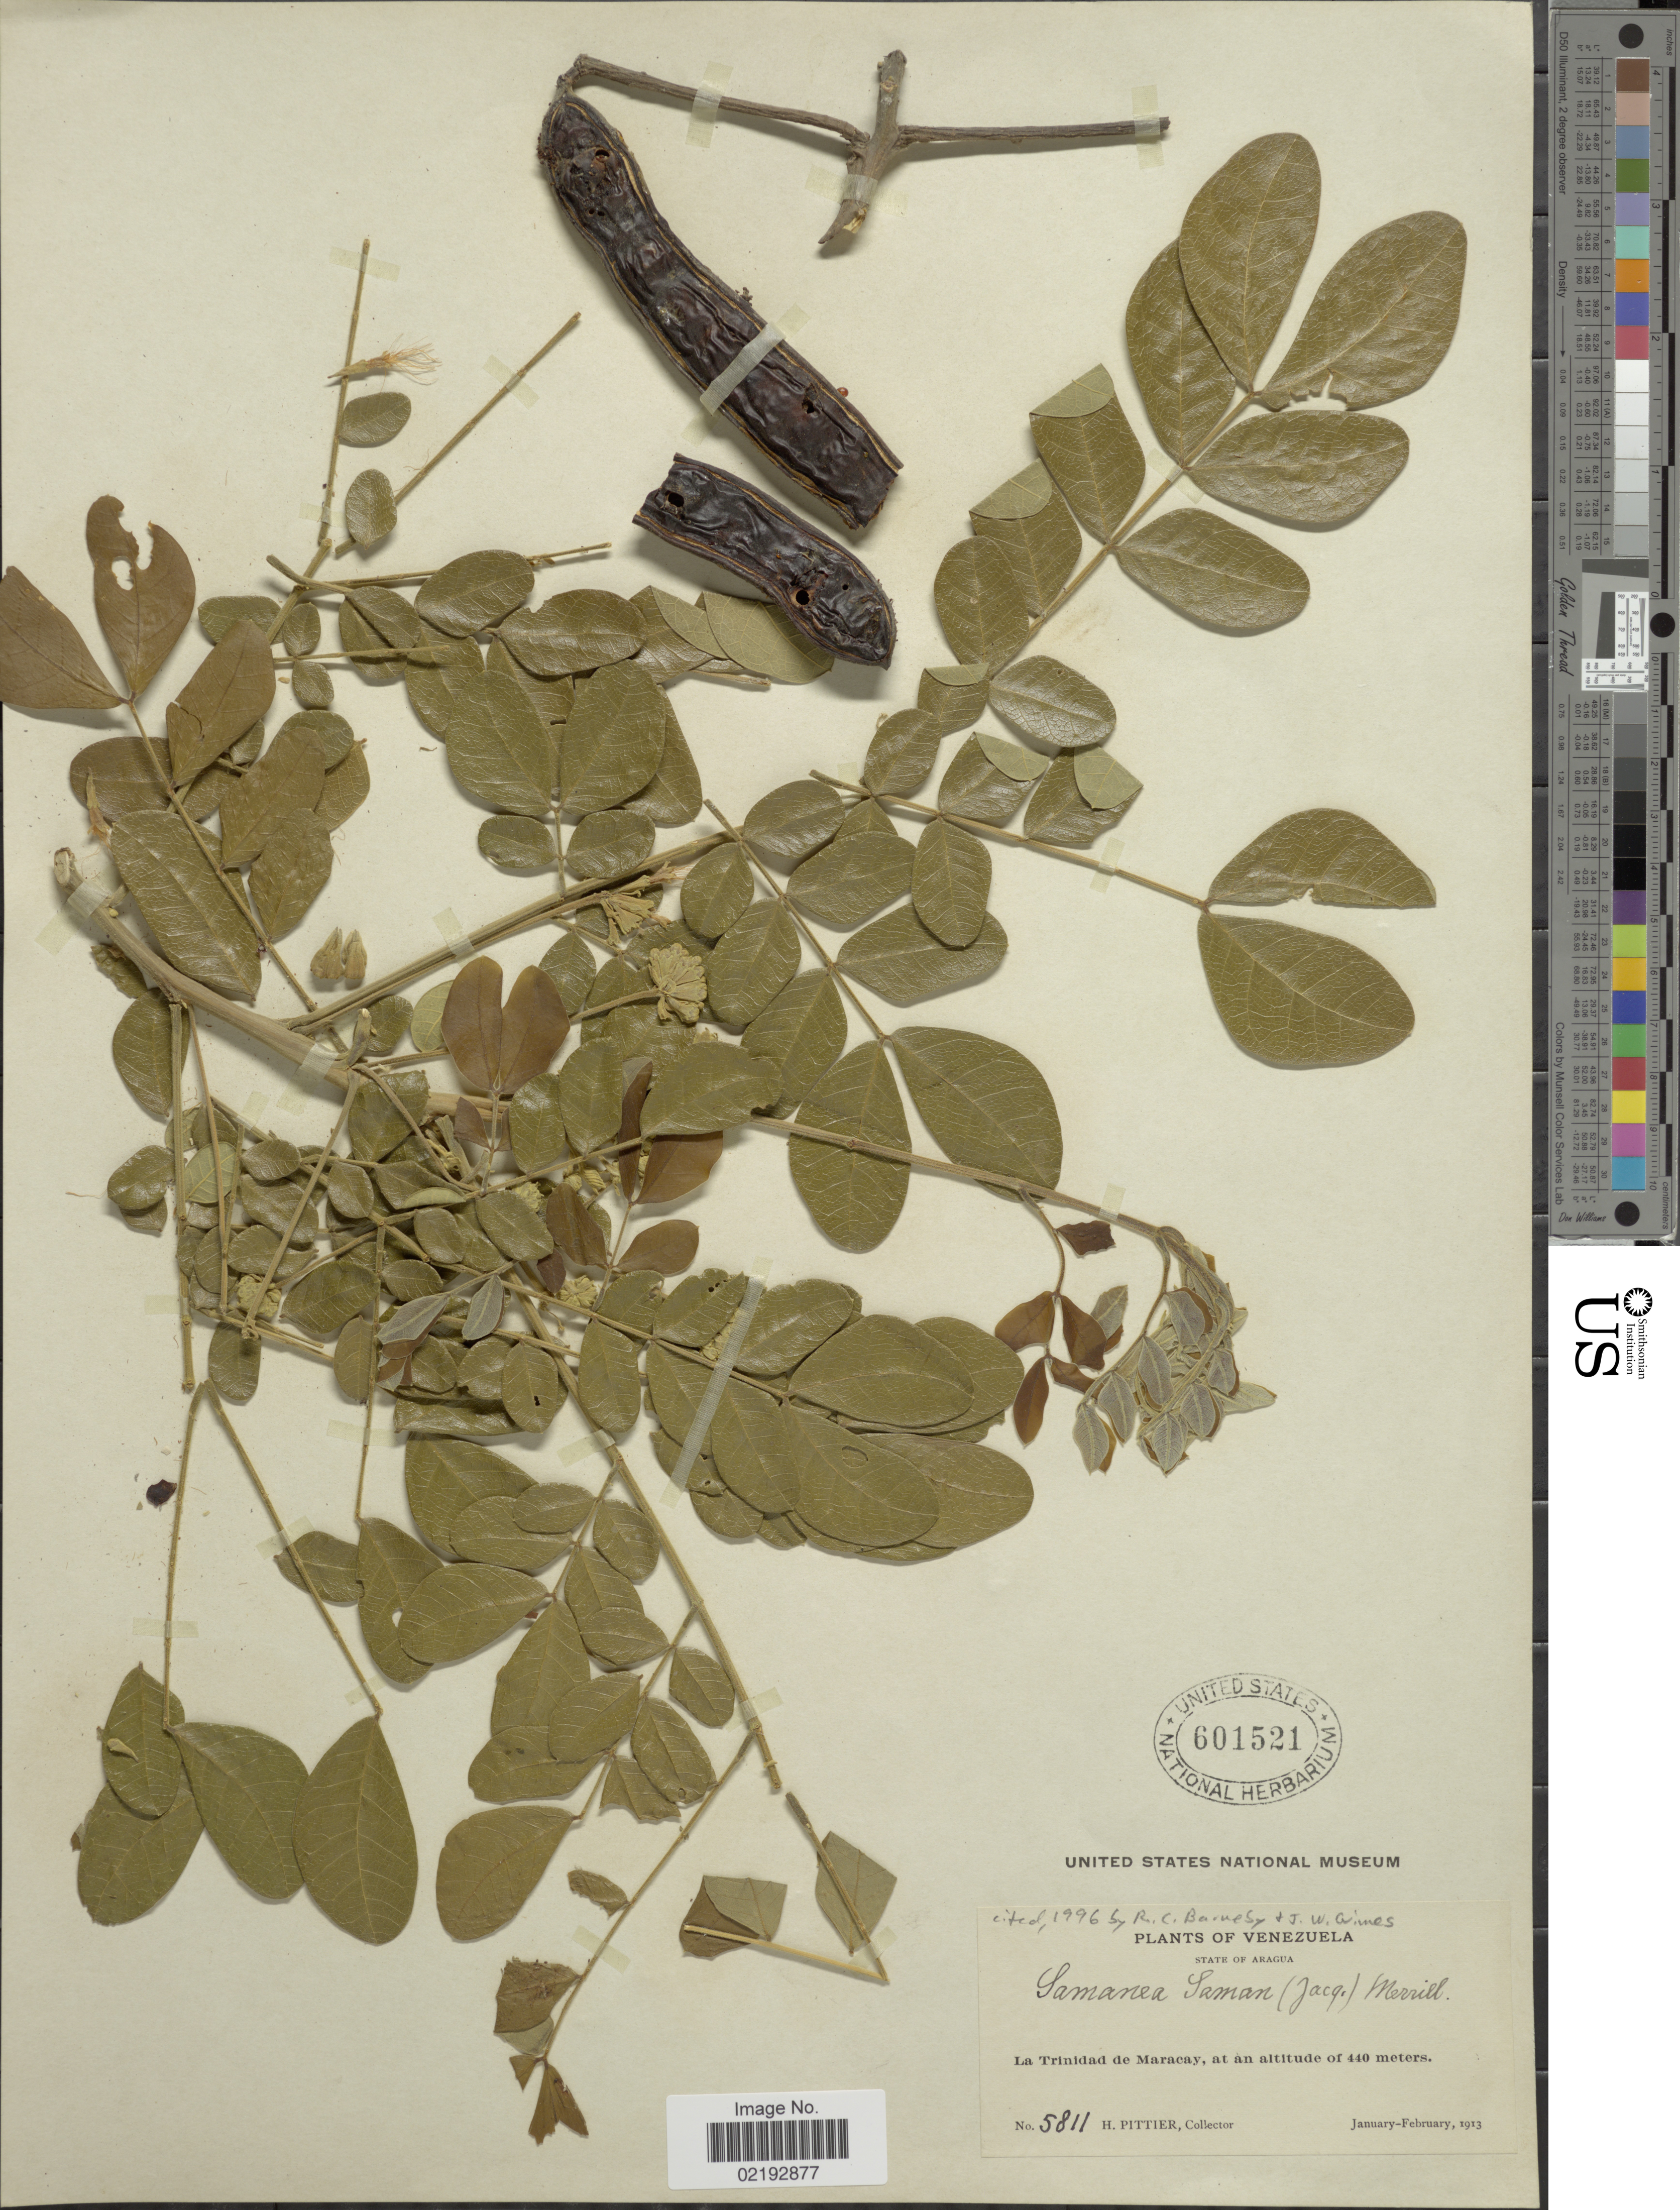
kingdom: Plantae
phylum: Tracheophyta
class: Magnoliopsida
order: Fabales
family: Fabaceae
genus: Samanea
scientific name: Samanea saman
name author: (Jacq.) Merr.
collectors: H. F. Pittier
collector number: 5811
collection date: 1913-01/1913-02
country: Venezuela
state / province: Aragua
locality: La Trinidad de Maracay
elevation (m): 440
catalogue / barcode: US 601521